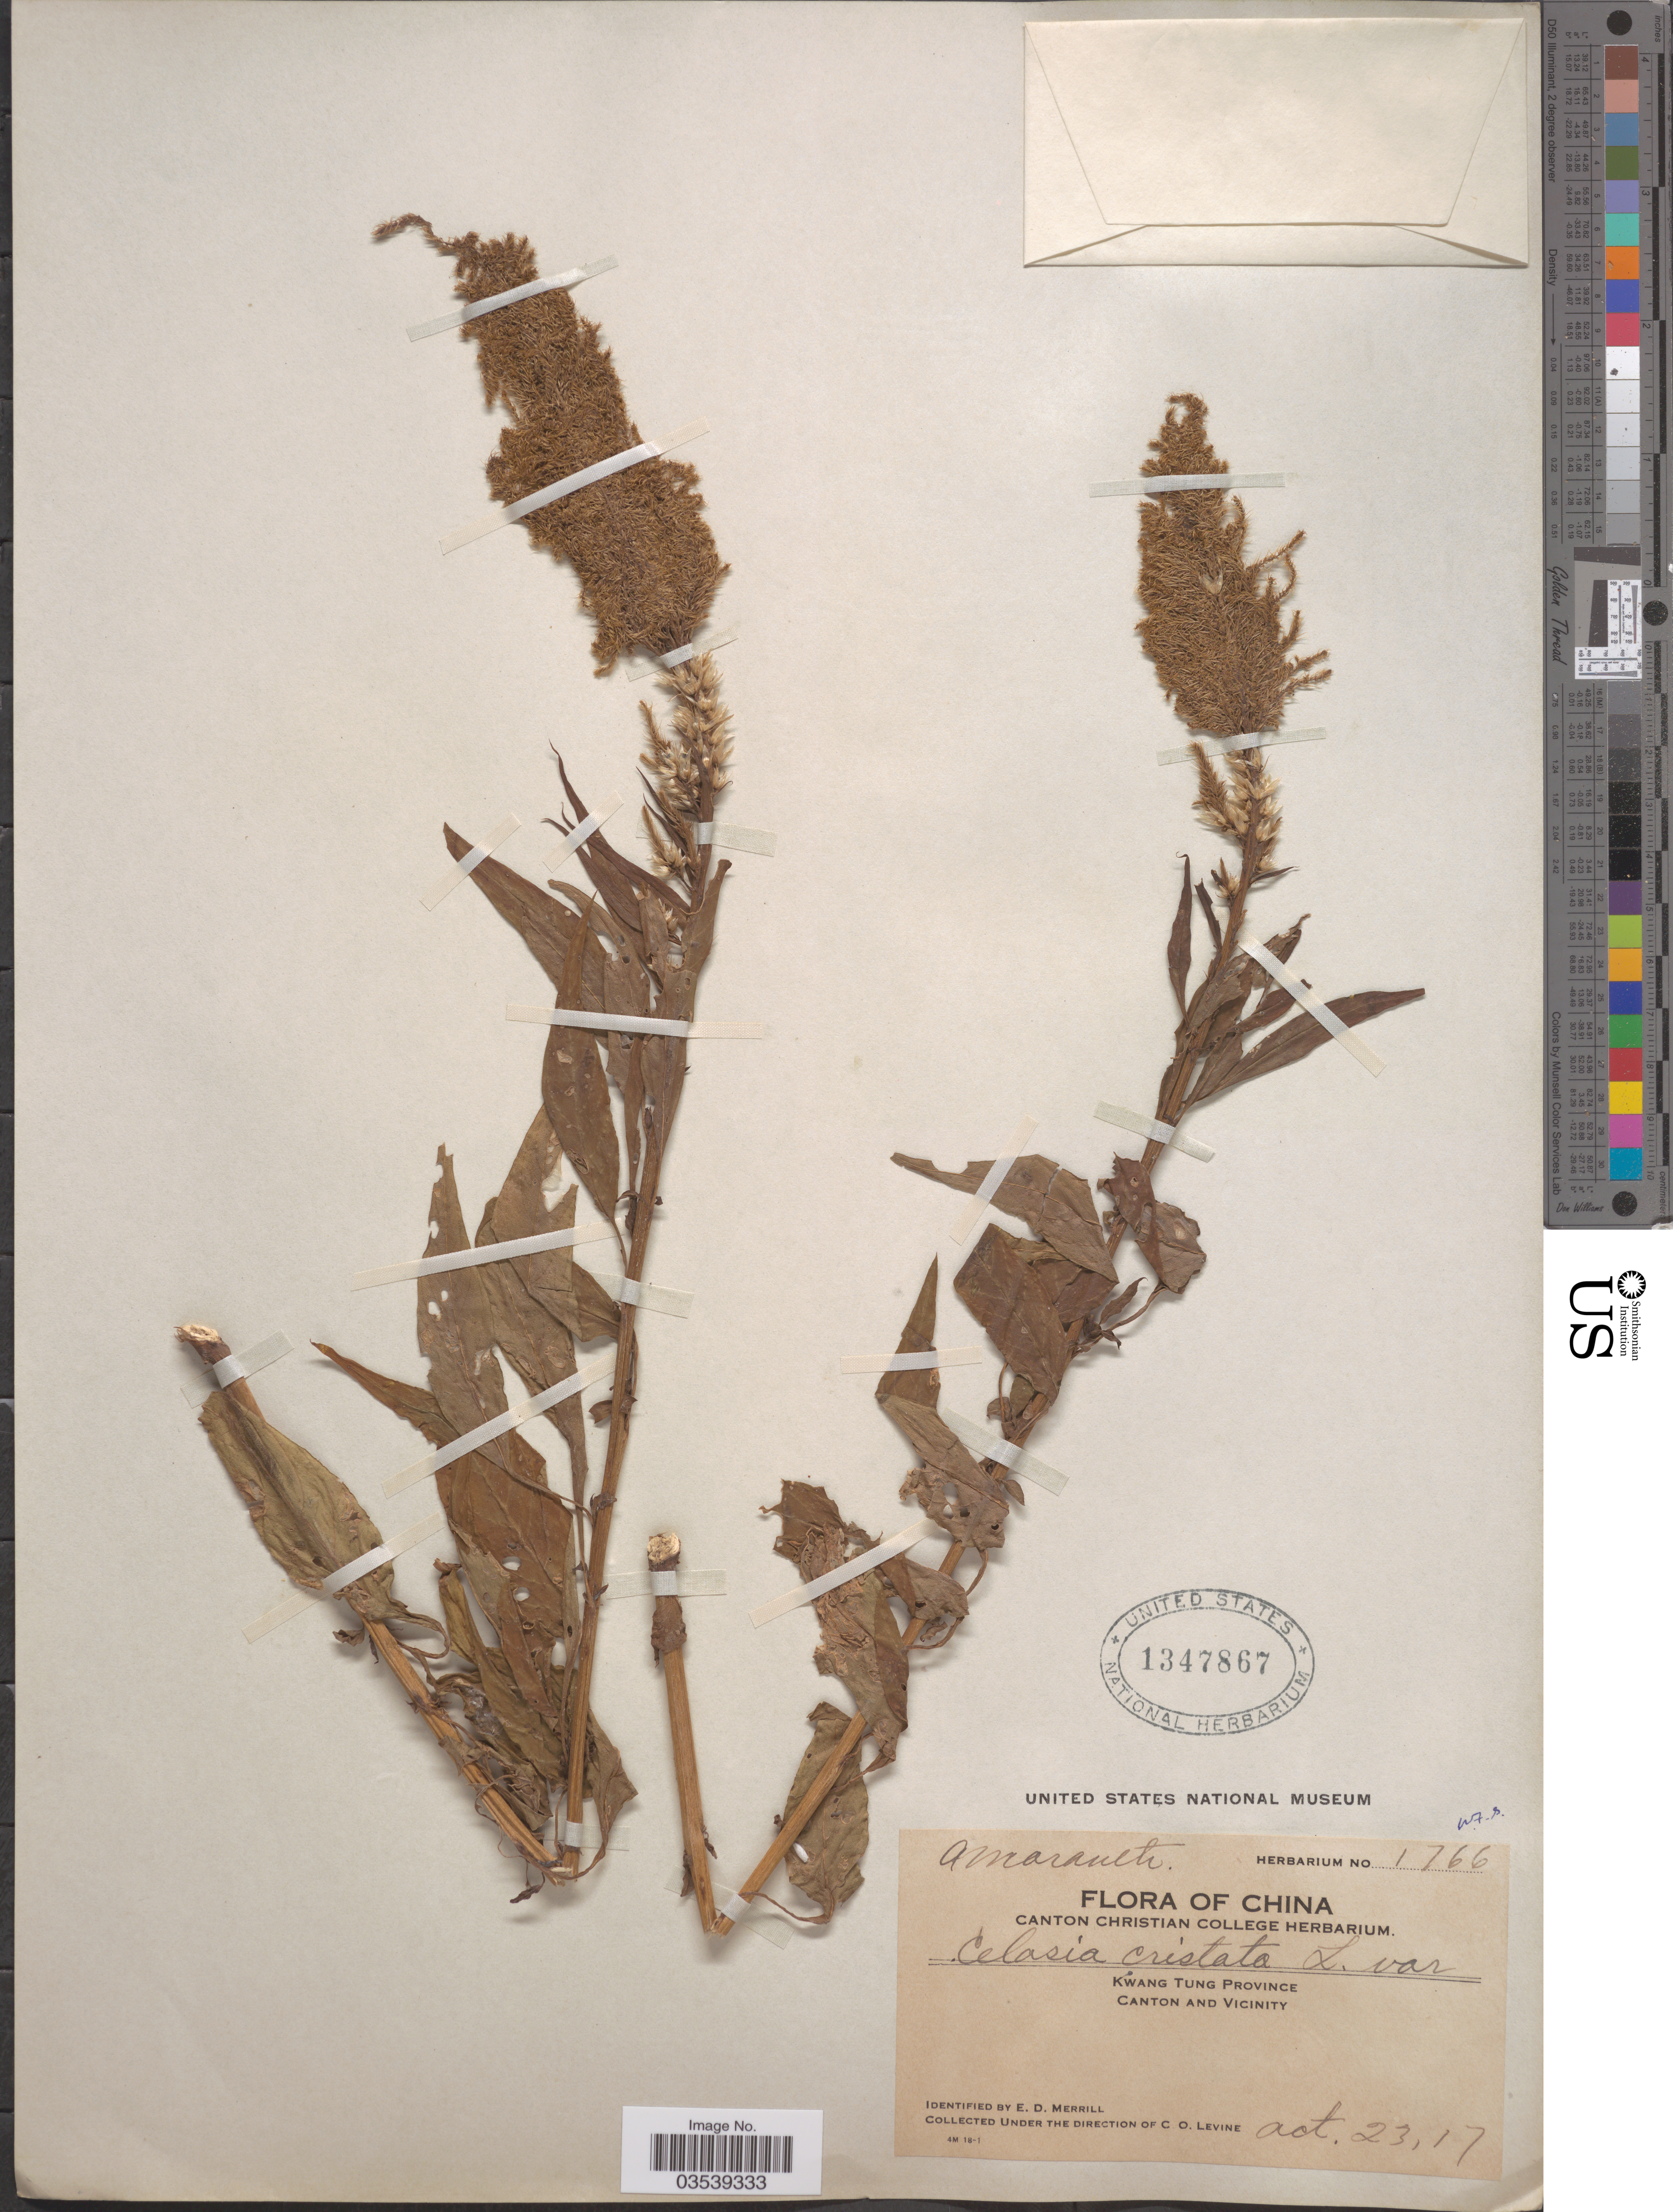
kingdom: Plantae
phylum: Tracheophyta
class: Magnoliopsida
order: Caryophyllales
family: Amaranthaceae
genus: Celosia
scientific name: Celosia argentea var. cristata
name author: (L.) Kuntze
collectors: C. O. Levine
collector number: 1766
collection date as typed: Transcribed d/m/y: 23/10/17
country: China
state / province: Guangdong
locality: Kwang Tung Province, Canton and Vicinity.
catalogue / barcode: US 1347867